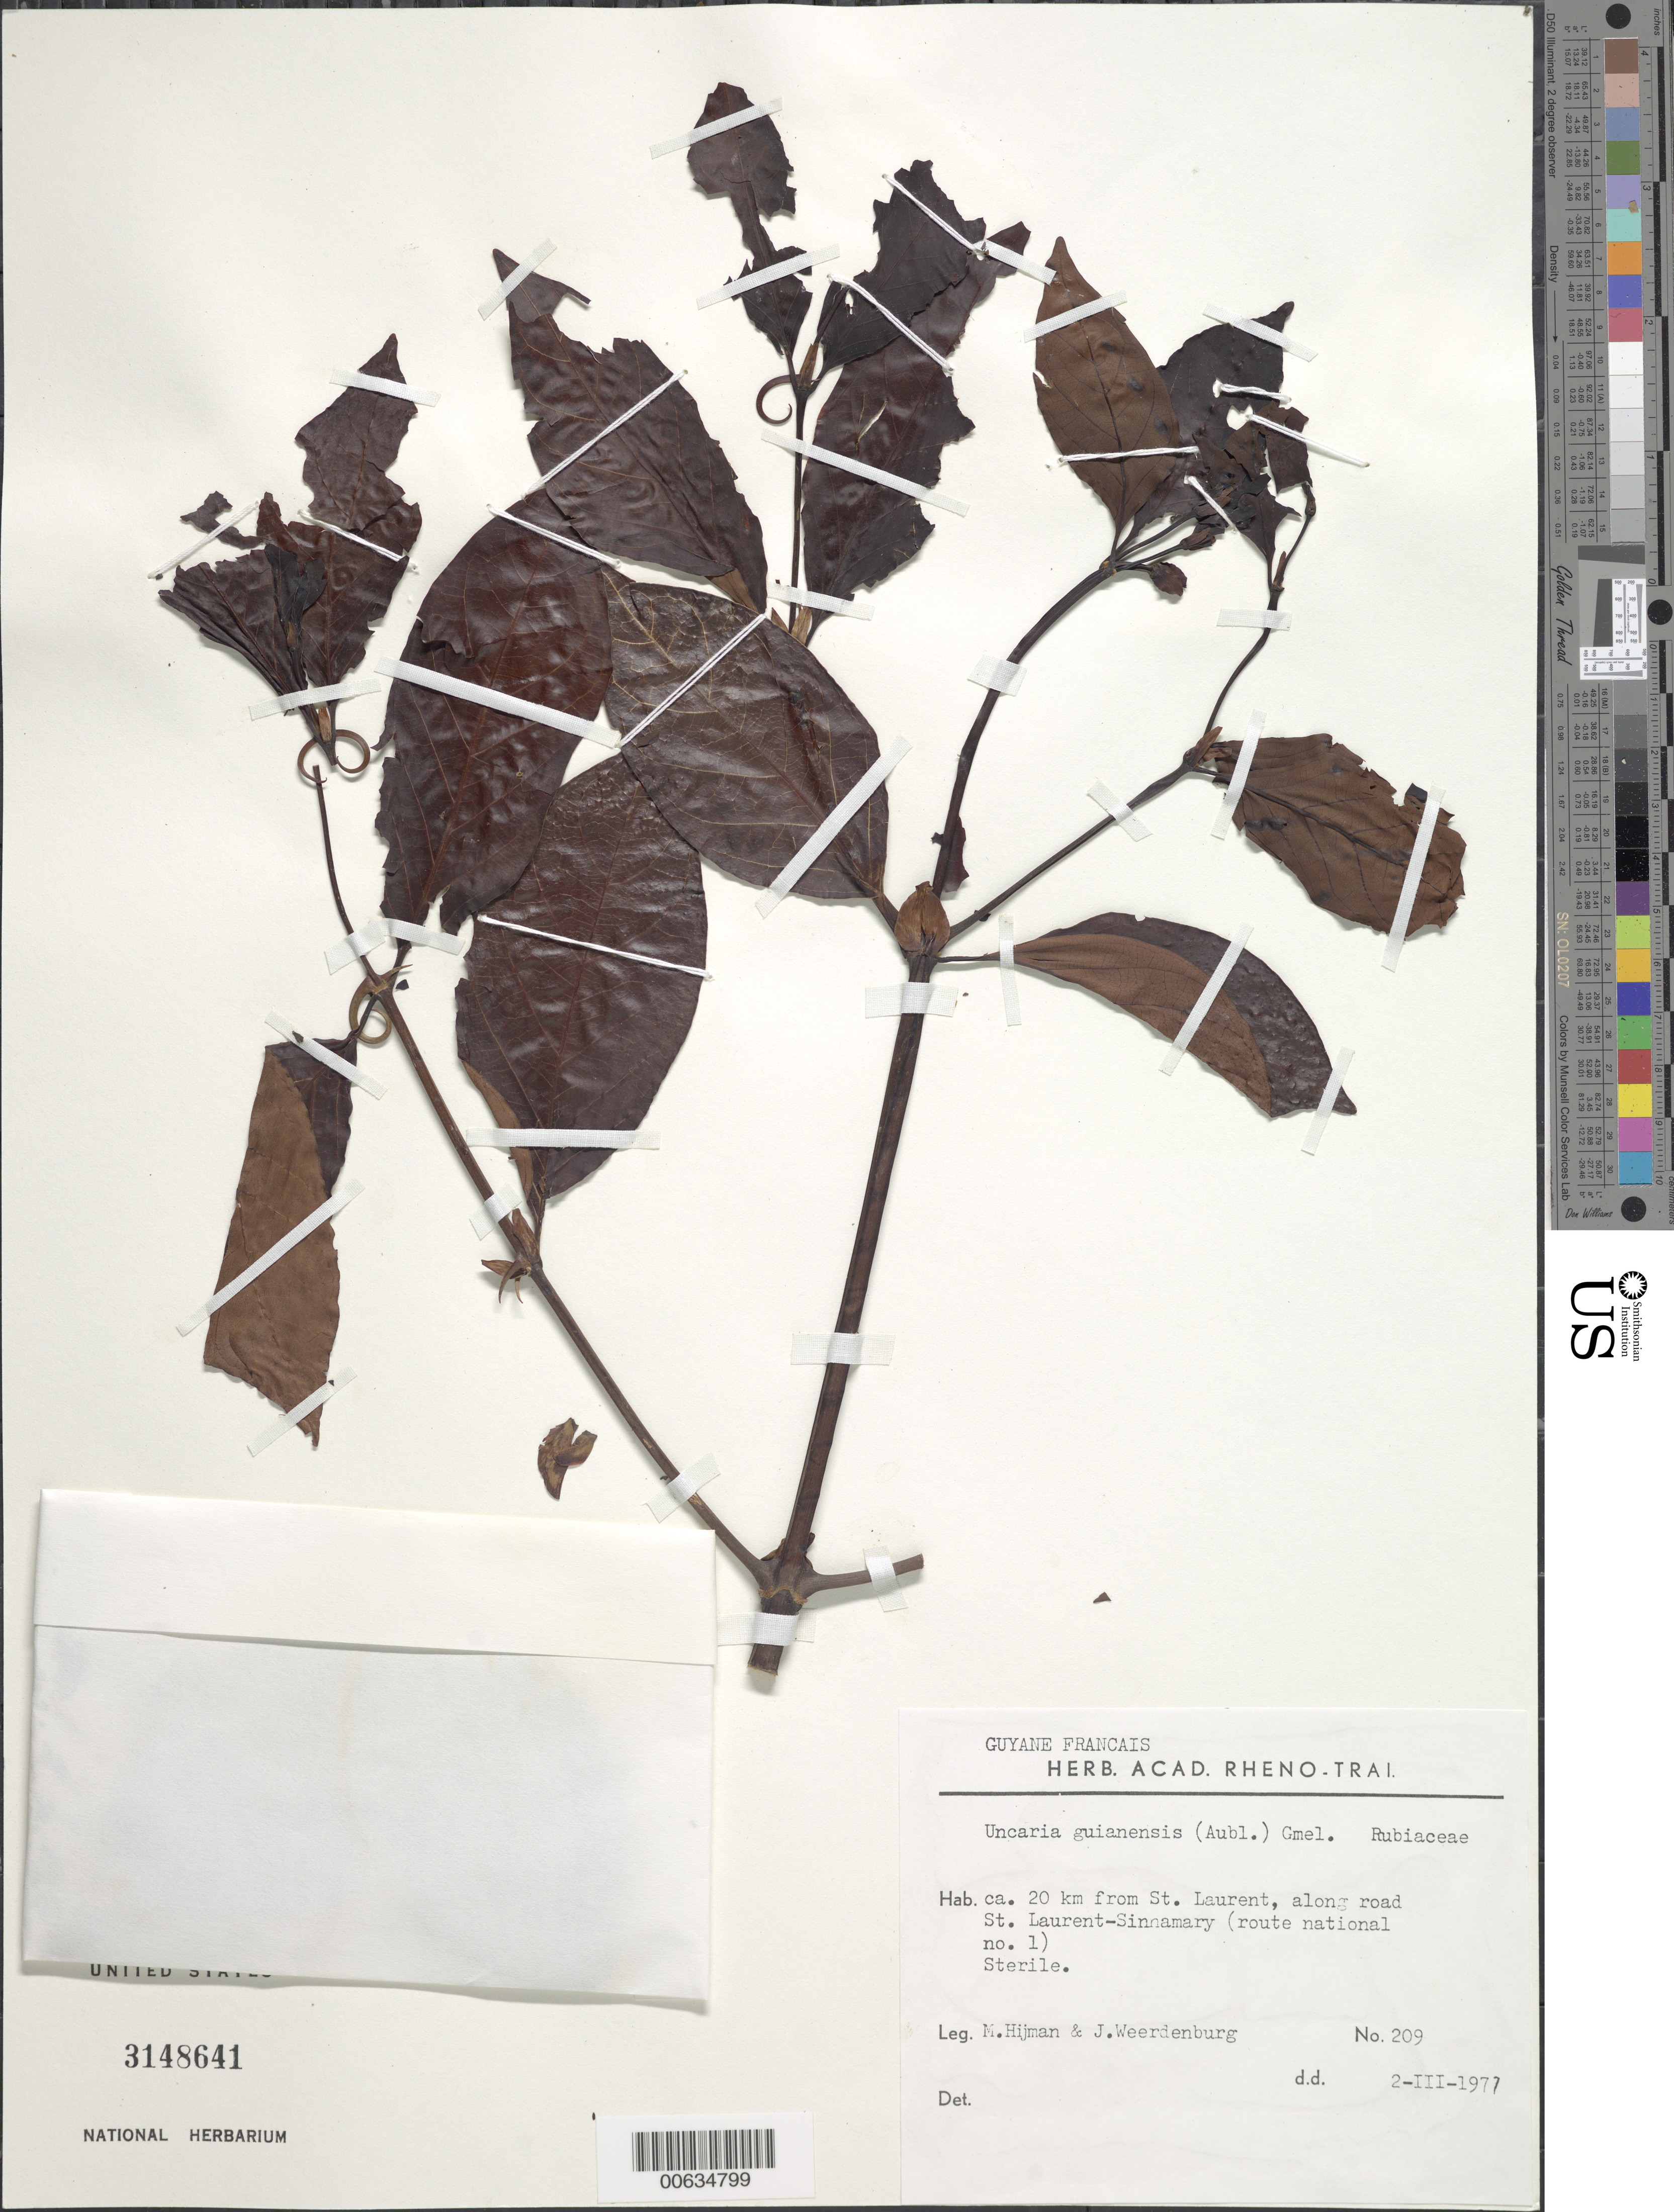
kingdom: Plantae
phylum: Tracheophyta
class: Magnoliopsida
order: Gentianales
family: Rubiaceae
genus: Uncaria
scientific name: Uncaria guianensis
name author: (Aubl.) J.F. Gmel.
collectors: M. Hijman & J. Weerdenburg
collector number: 209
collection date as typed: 2-Mar-77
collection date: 1977-03-02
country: Suriname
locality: St. Laurent, 20 km from; along St. Laurent-Sinnamary Route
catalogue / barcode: US 3148641